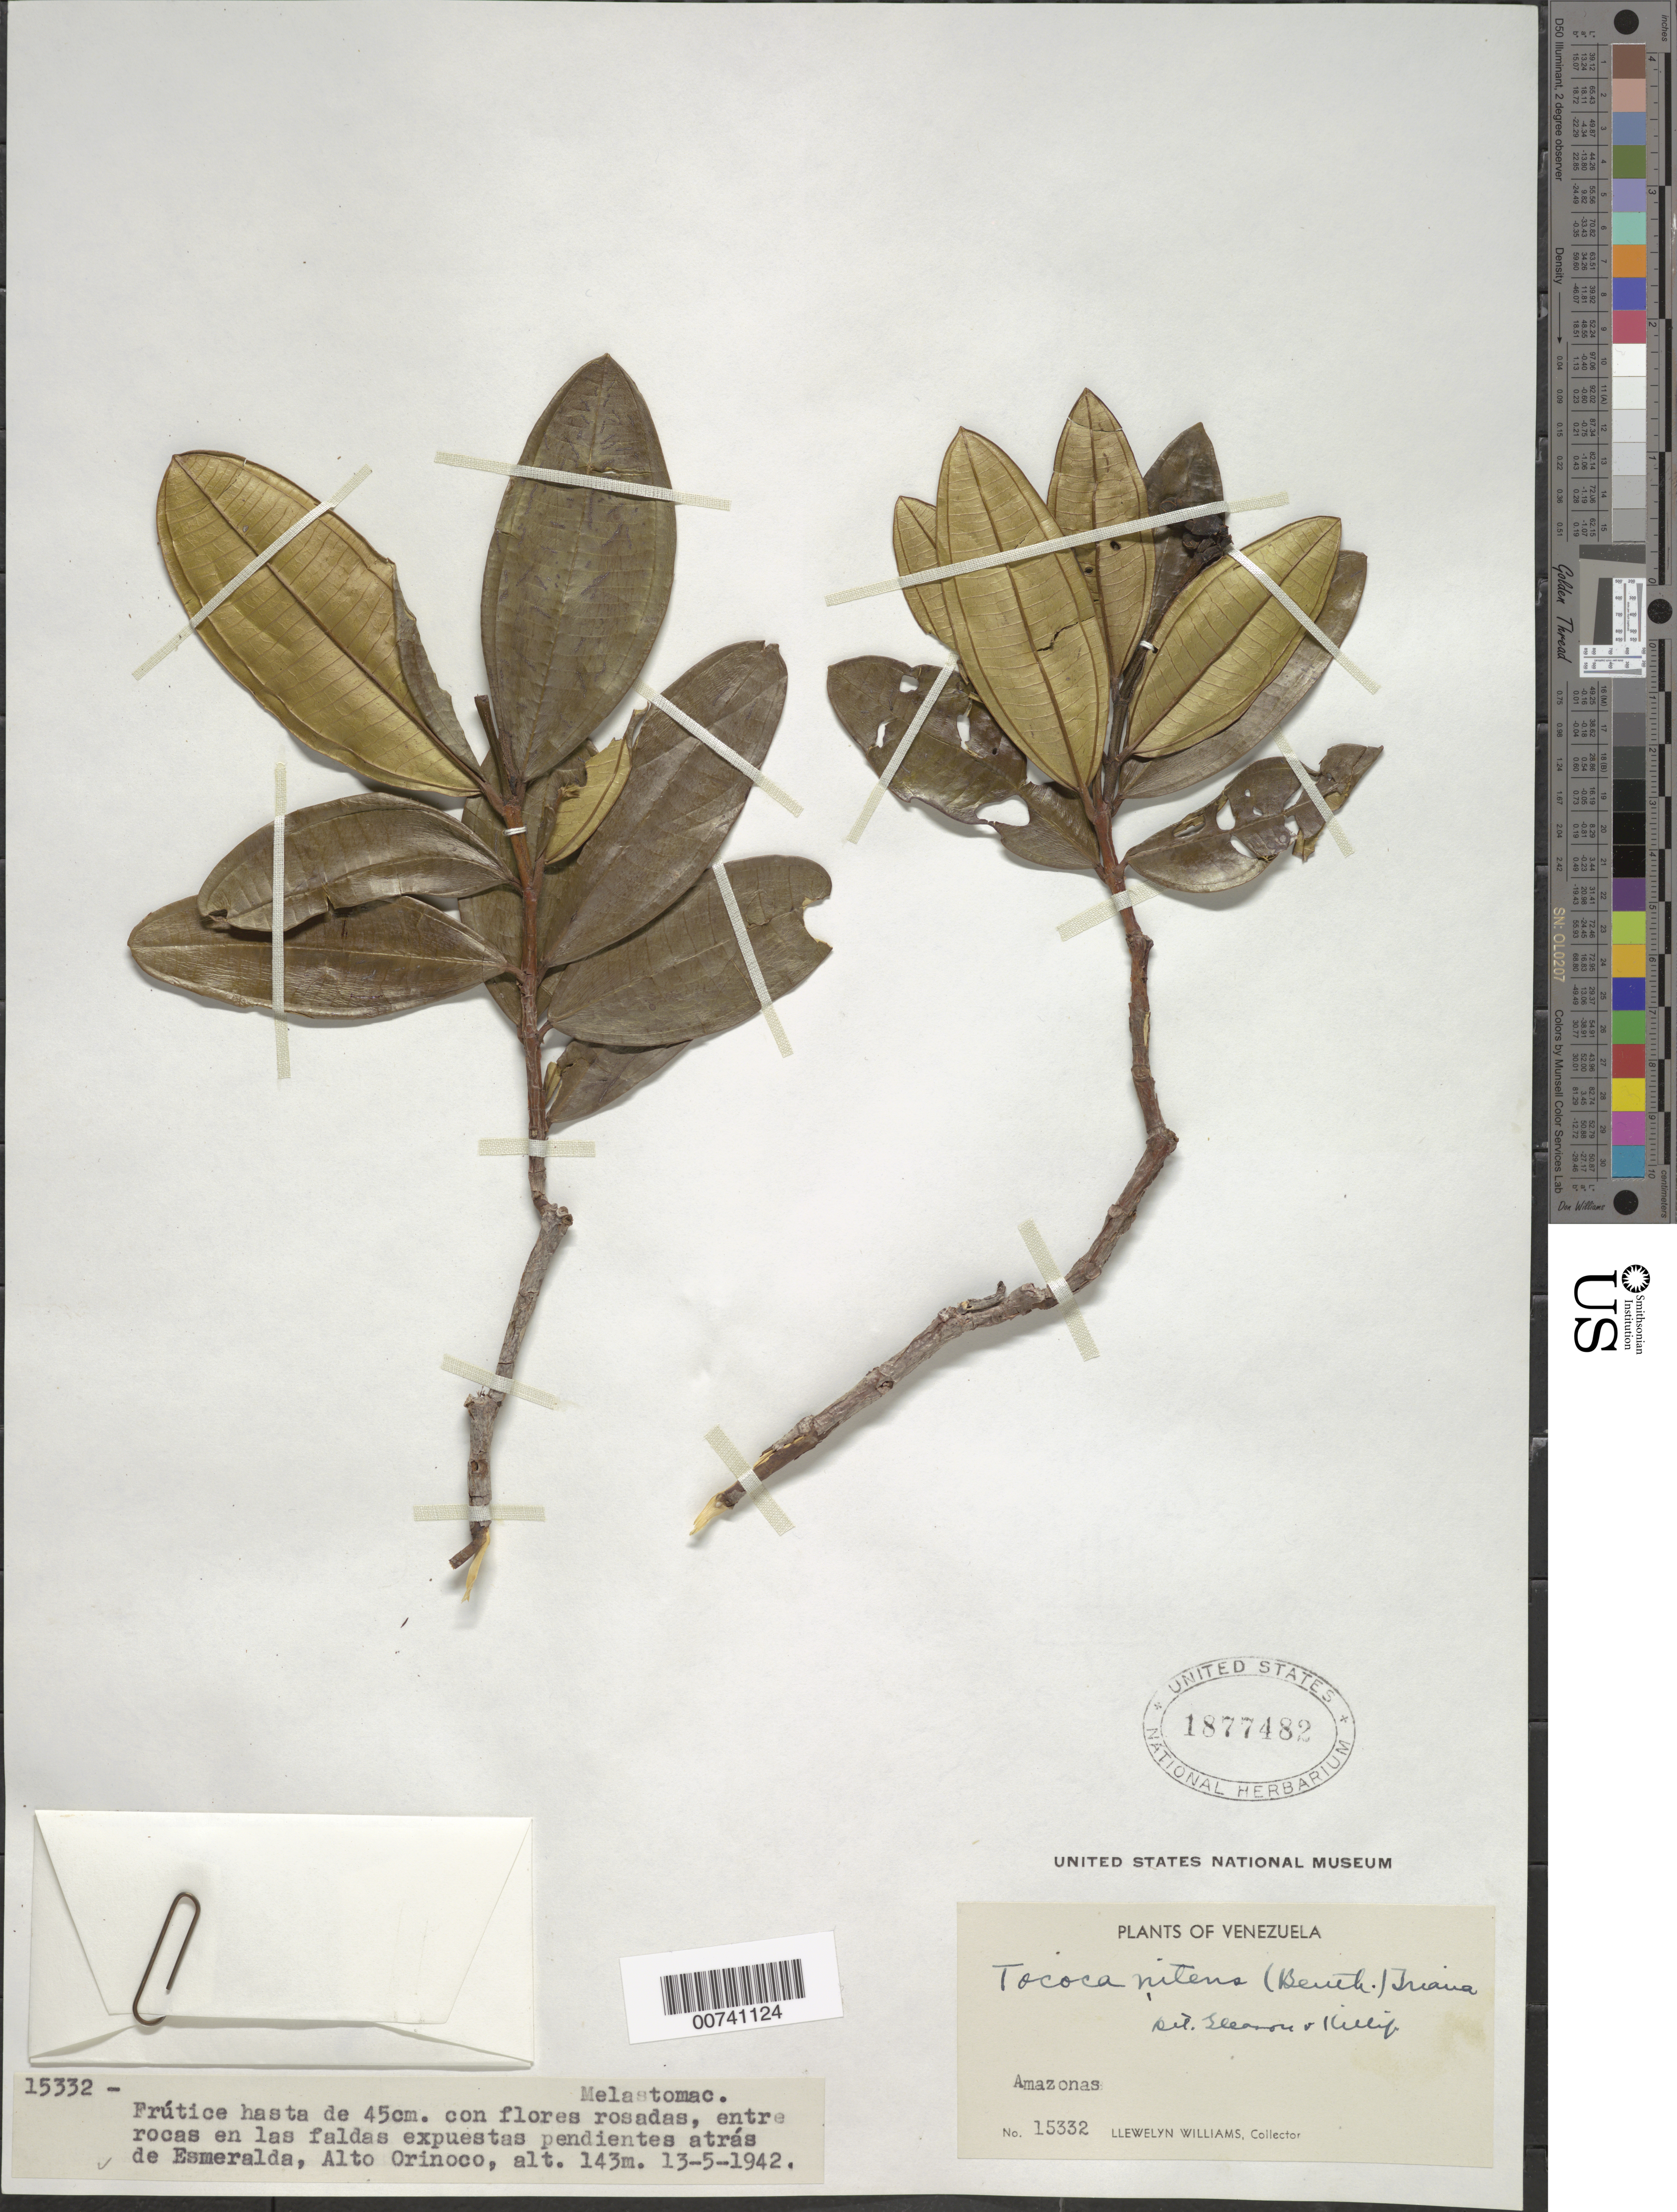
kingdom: Plantae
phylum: Tracheophyta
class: Magnoliopsida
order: Myrtales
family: Melastomataceae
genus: Tococa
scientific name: Tococa nitens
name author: (Benth.) Triana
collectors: Ll. Williams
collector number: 15332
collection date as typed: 13-May-42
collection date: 1942-05-13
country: Venezuela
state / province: Amazonas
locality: Esmeralda, Alto Orinoco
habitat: Entre in las faldas expuestas pendientes atras de Esmerelda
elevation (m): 143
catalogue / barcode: US 1877482